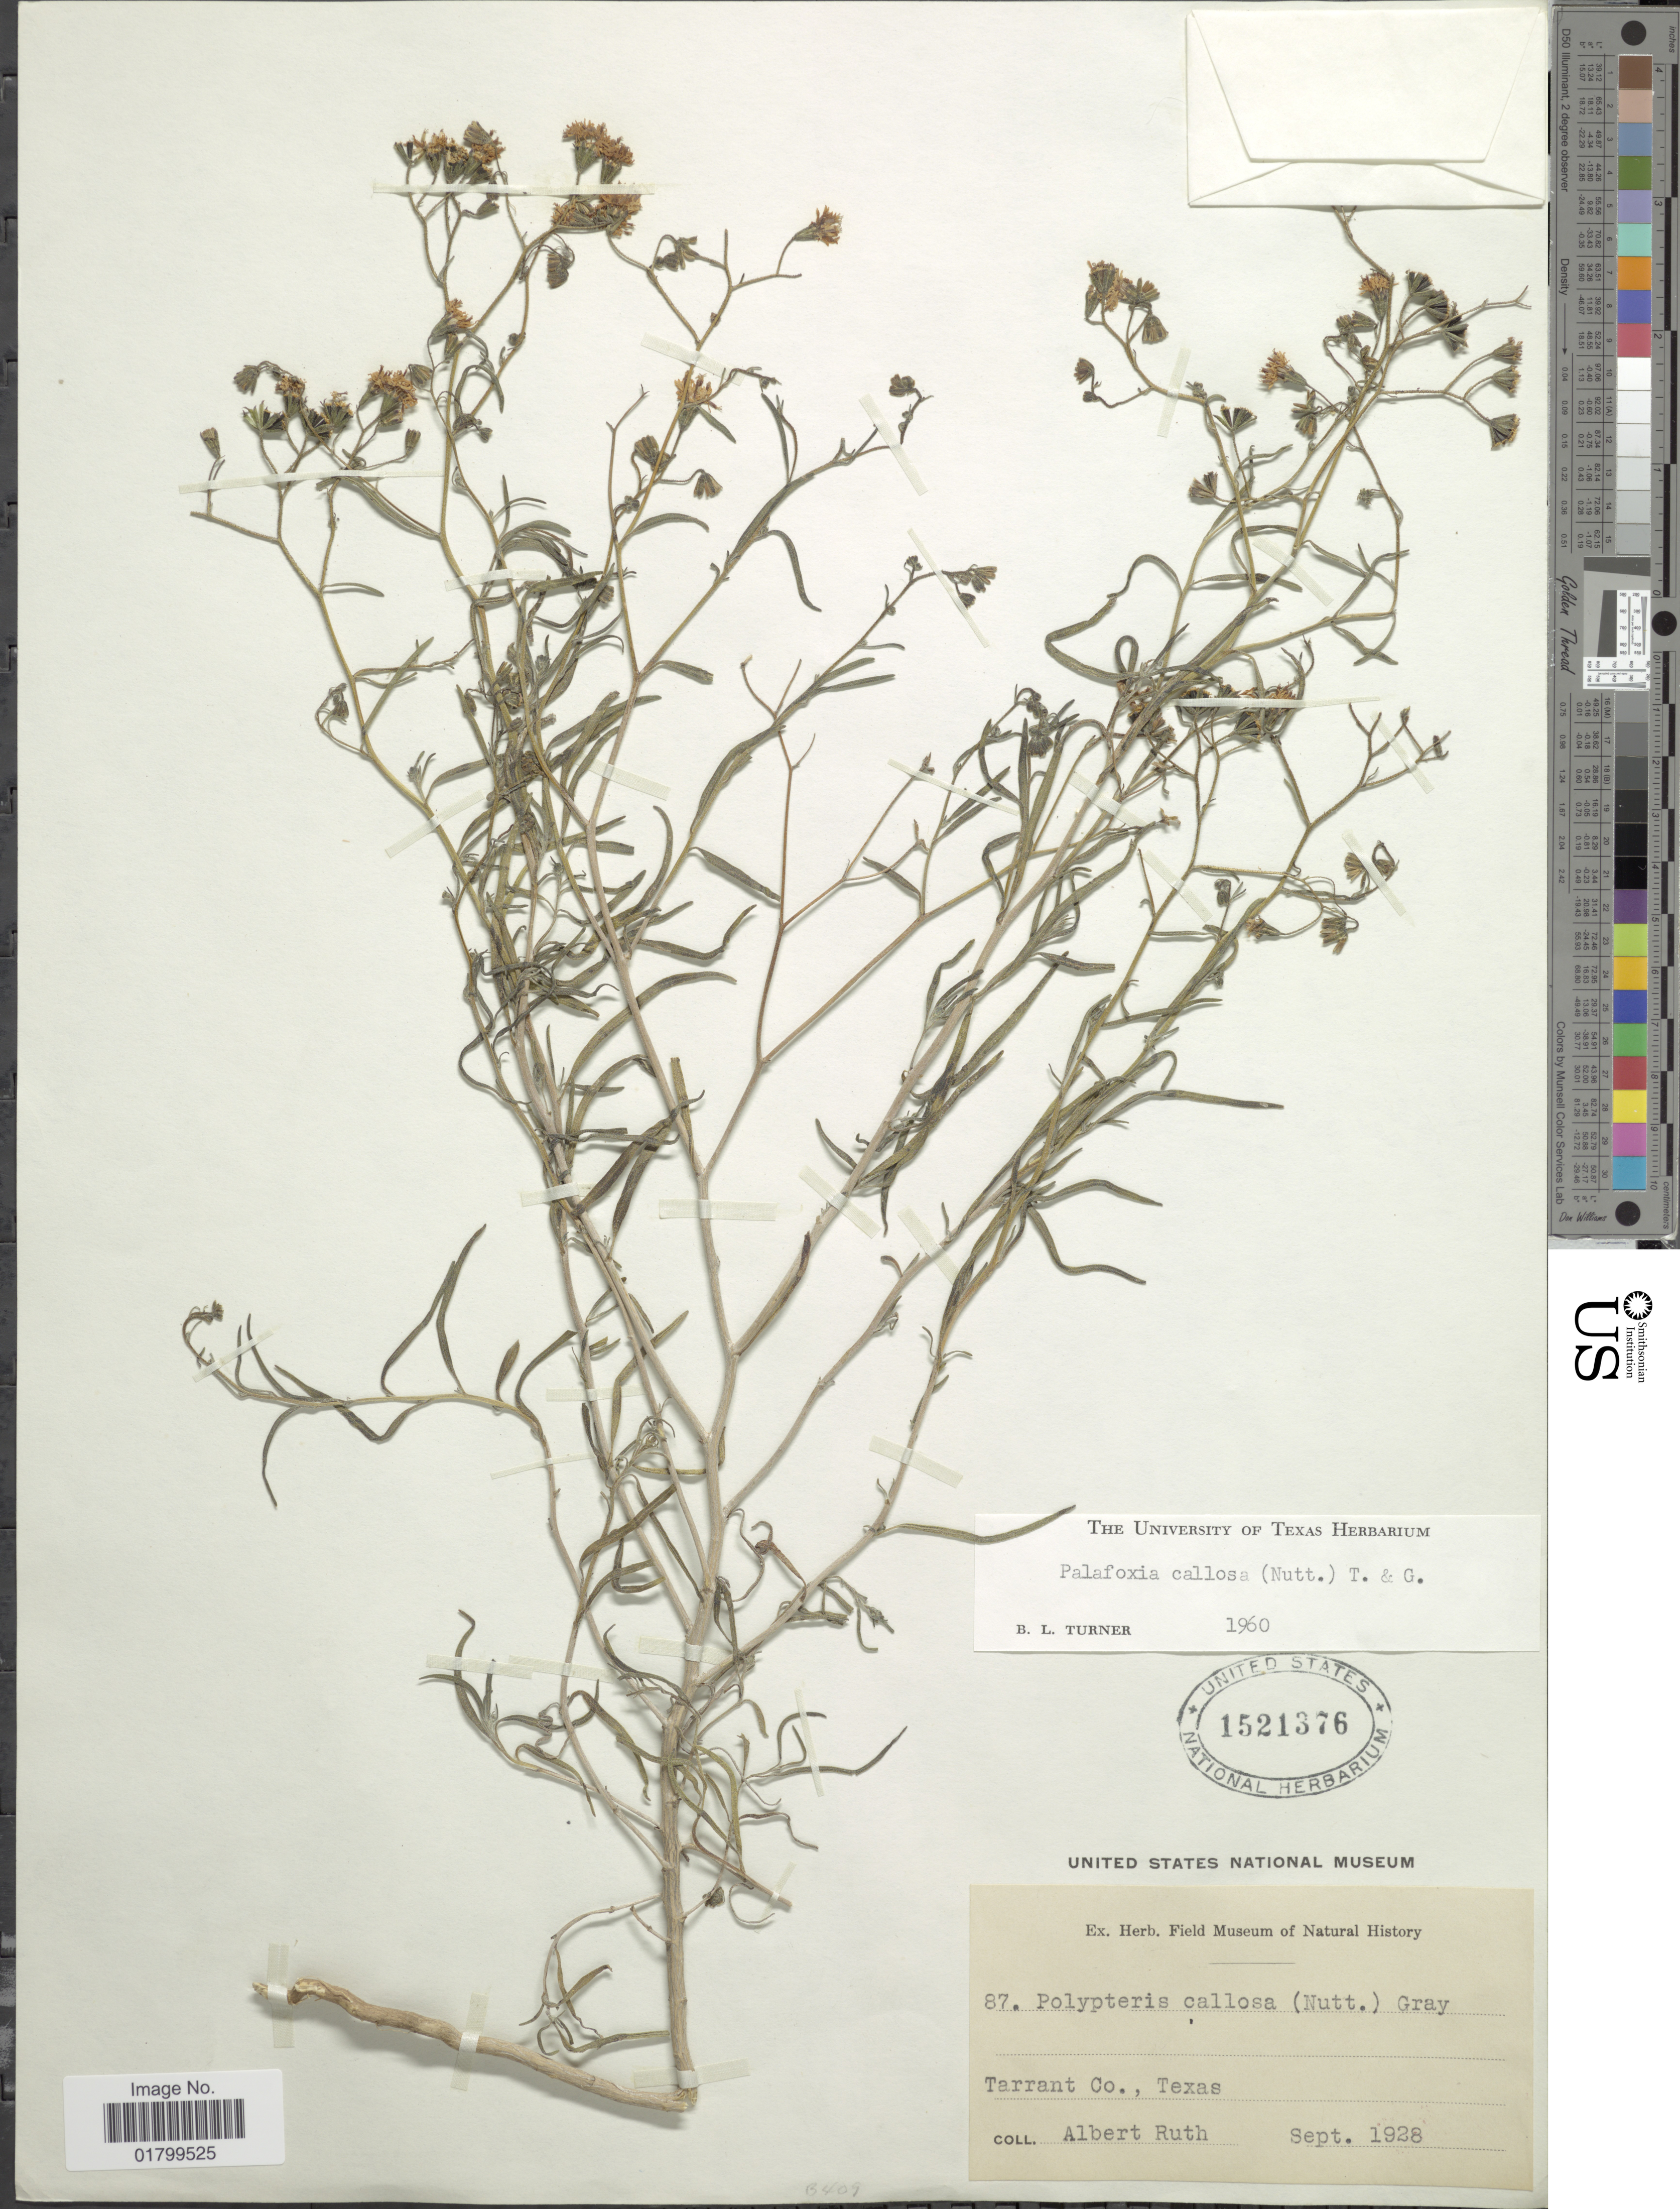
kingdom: Plantae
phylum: Tracheophyta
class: Magnoliopsida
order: Asterales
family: Asteraceae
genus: Palafoxia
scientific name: Palafoxia callosa var. callosa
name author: (Nutt.) Torr. & A. Gray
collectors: A. Ruth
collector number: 87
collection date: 1928-09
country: United States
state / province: Texas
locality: Tarrant Co., Texas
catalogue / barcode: US 1521376